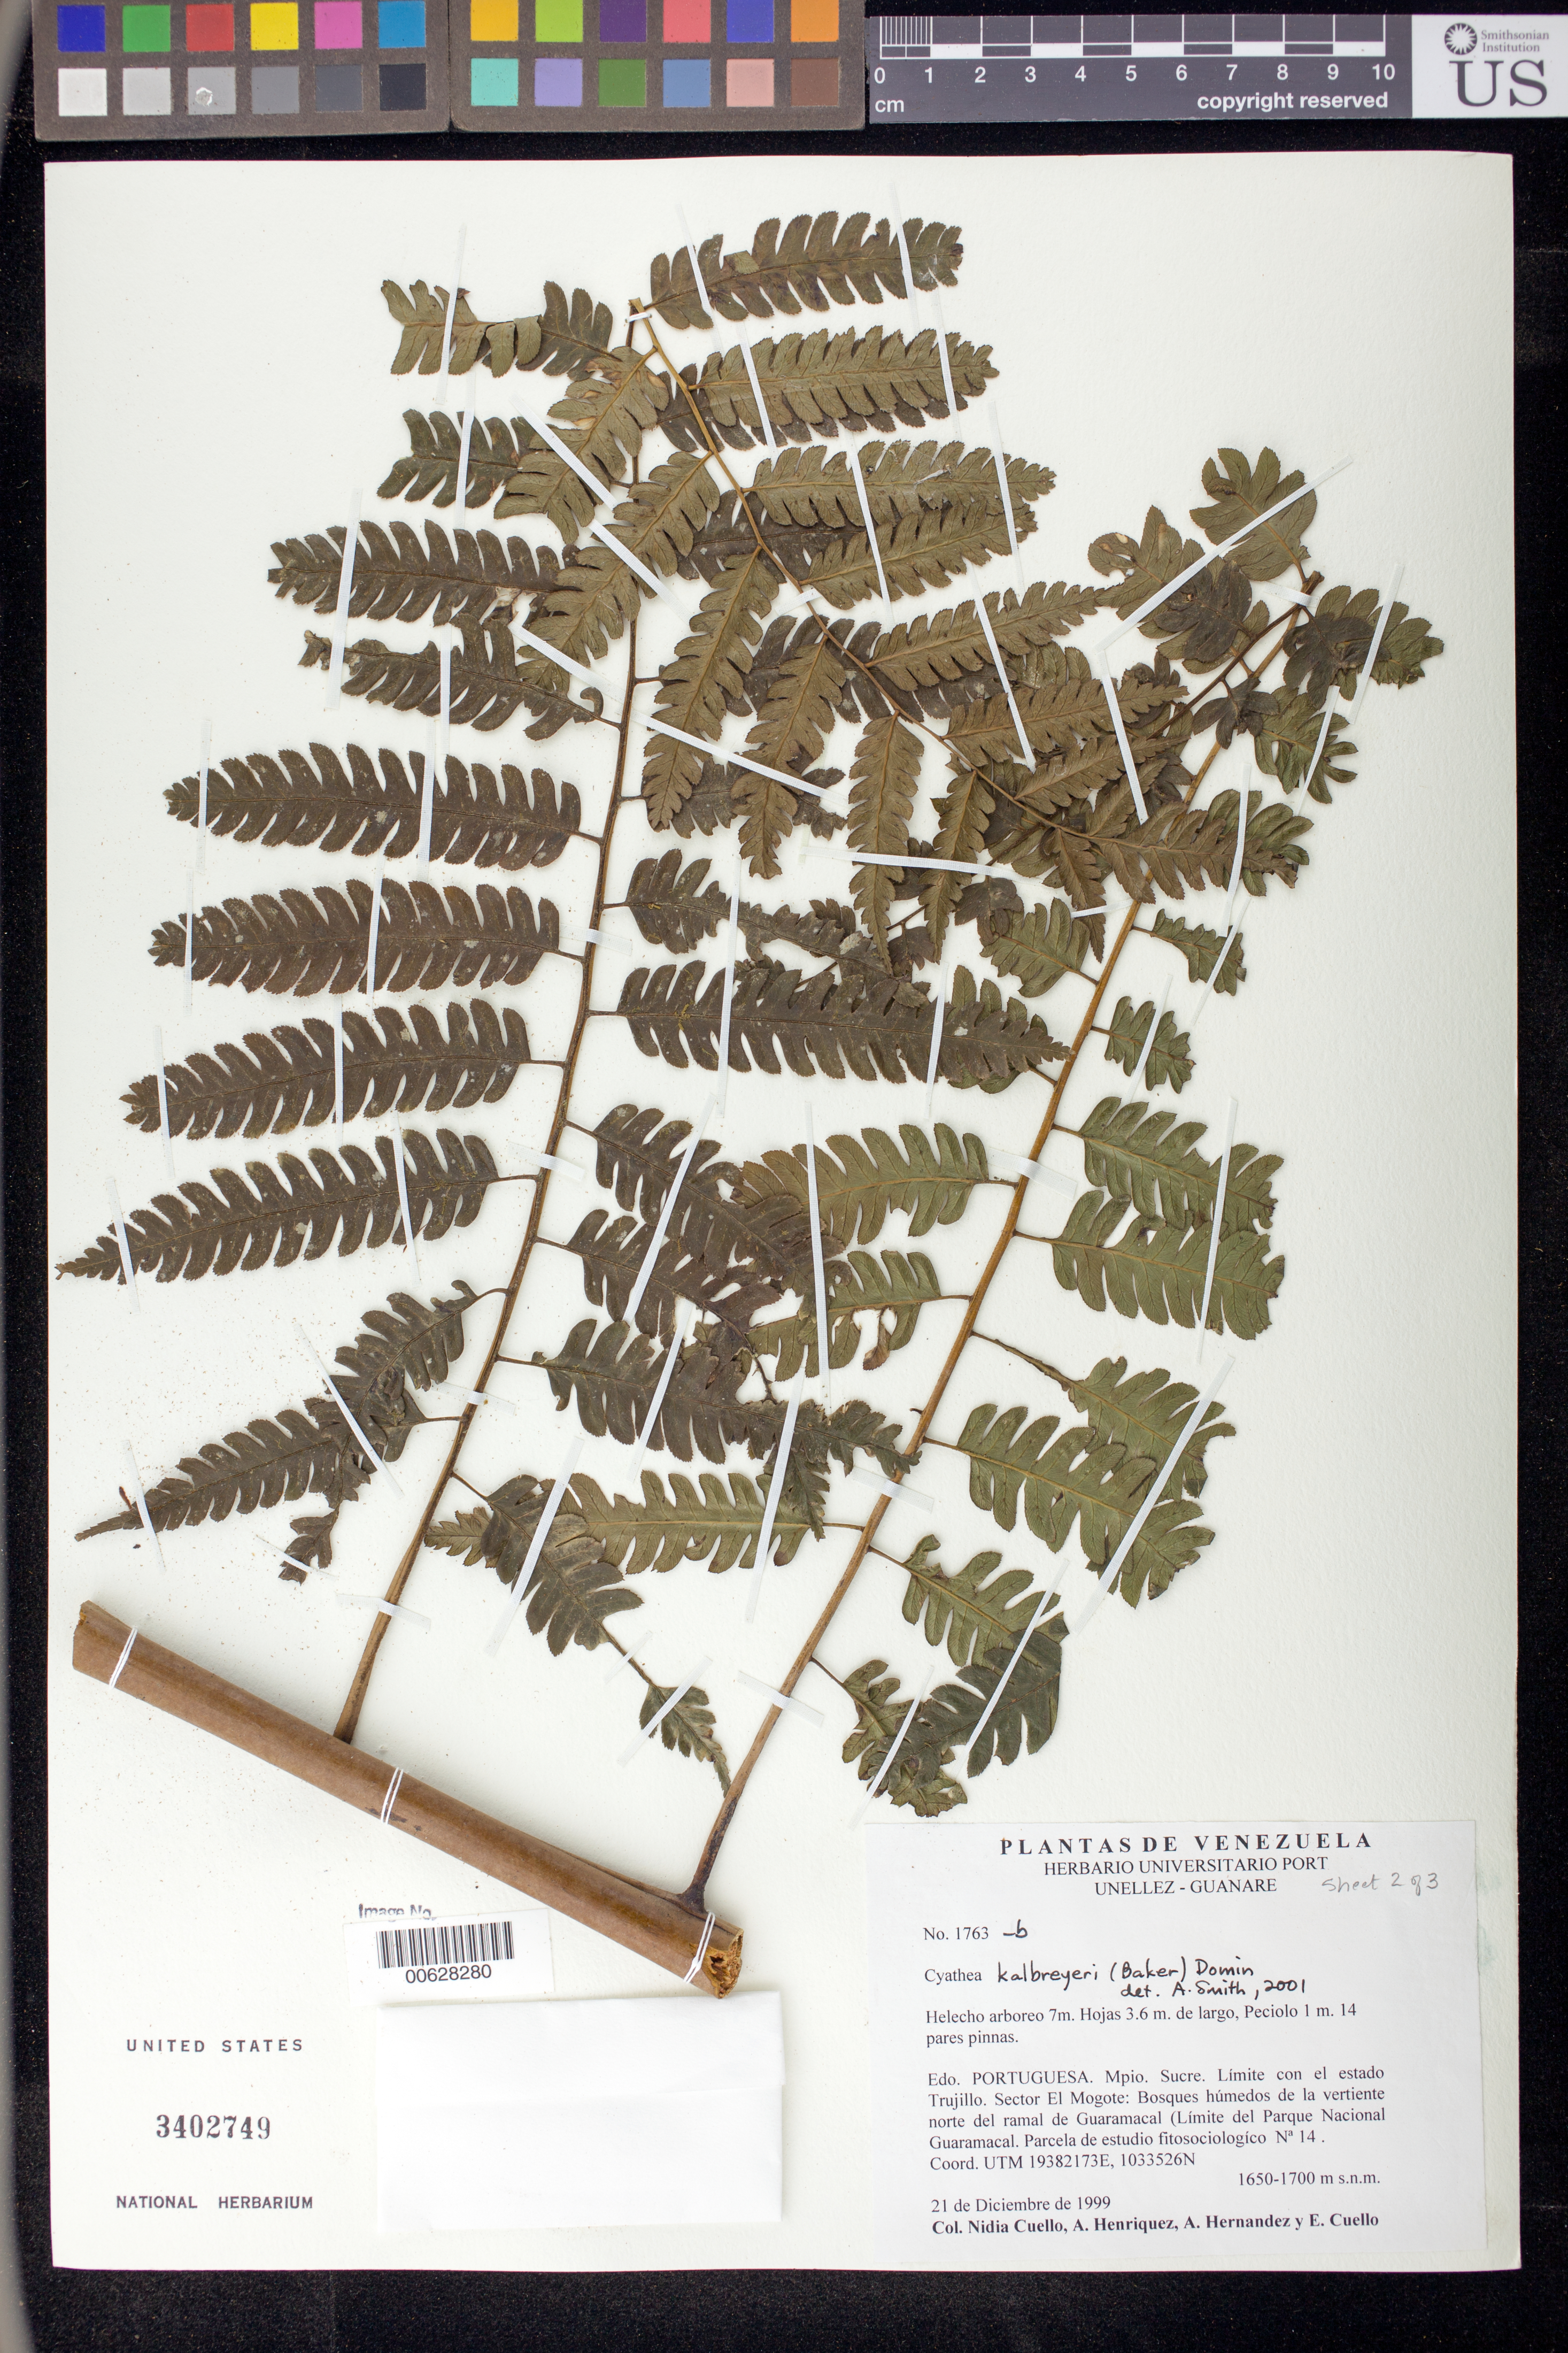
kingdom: Plantae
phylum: Tracheophyta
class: Polypodiopsida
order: Cyatheales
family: Cyatheaceae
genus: Cyathea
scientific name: Cyathea kalbreyeri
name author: (Baker) Domin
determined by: Smith, Alan R., (UC)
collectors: N. L. Cuello, A. Henriquez, A. Hernandez & E. Cuello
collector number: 1763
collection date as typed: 21 Dec 1999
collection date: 1999-12-21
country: Venezuela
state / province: Portuguesa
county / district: Sucre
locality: Sector El Mogote, vertiente N ramal de Guaramacal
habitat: Bosques húmedos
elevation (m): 1650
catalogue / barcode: US 3402749